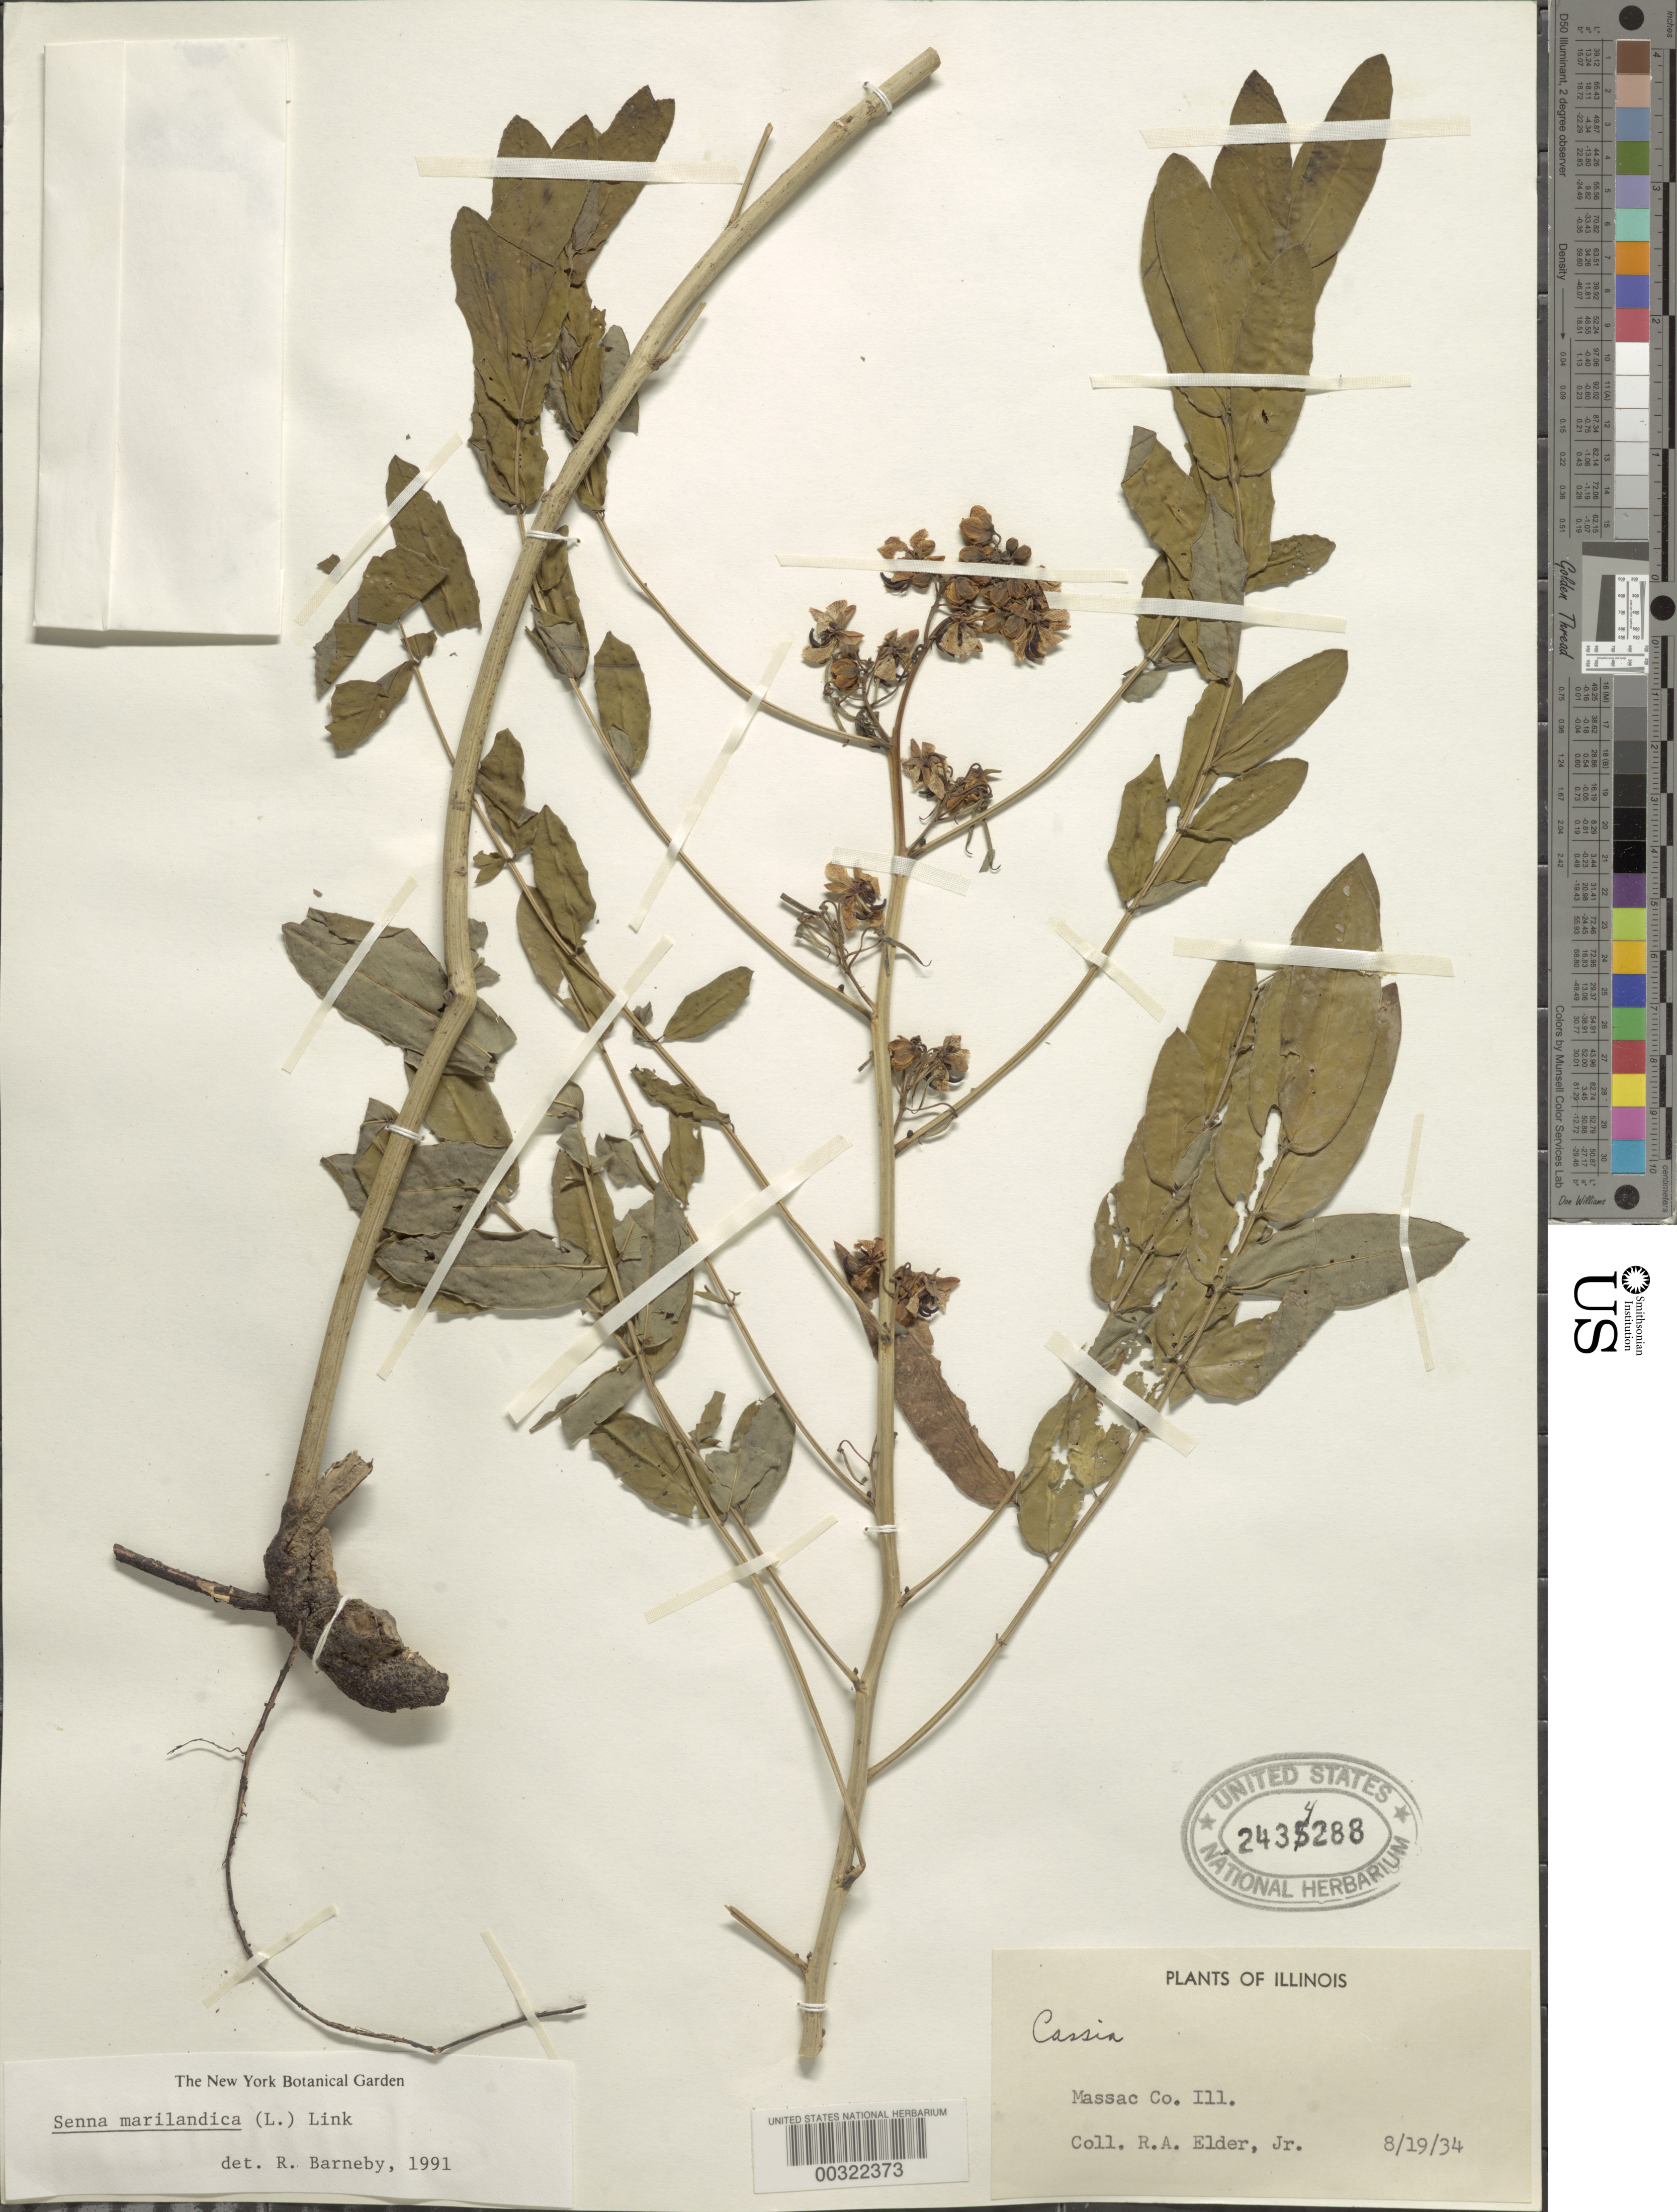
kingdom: Plantae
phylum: Tracheophyta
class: Magnoliopsida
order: Fabales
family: Fabaceae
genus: Senna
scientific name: Senna marilandica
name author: (L.) Link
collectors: R. Elder Jr.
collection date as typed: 19 Aug 1934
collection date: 1934-08-19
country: United States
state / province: Illinois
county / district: Massac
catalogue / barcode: US 2434288